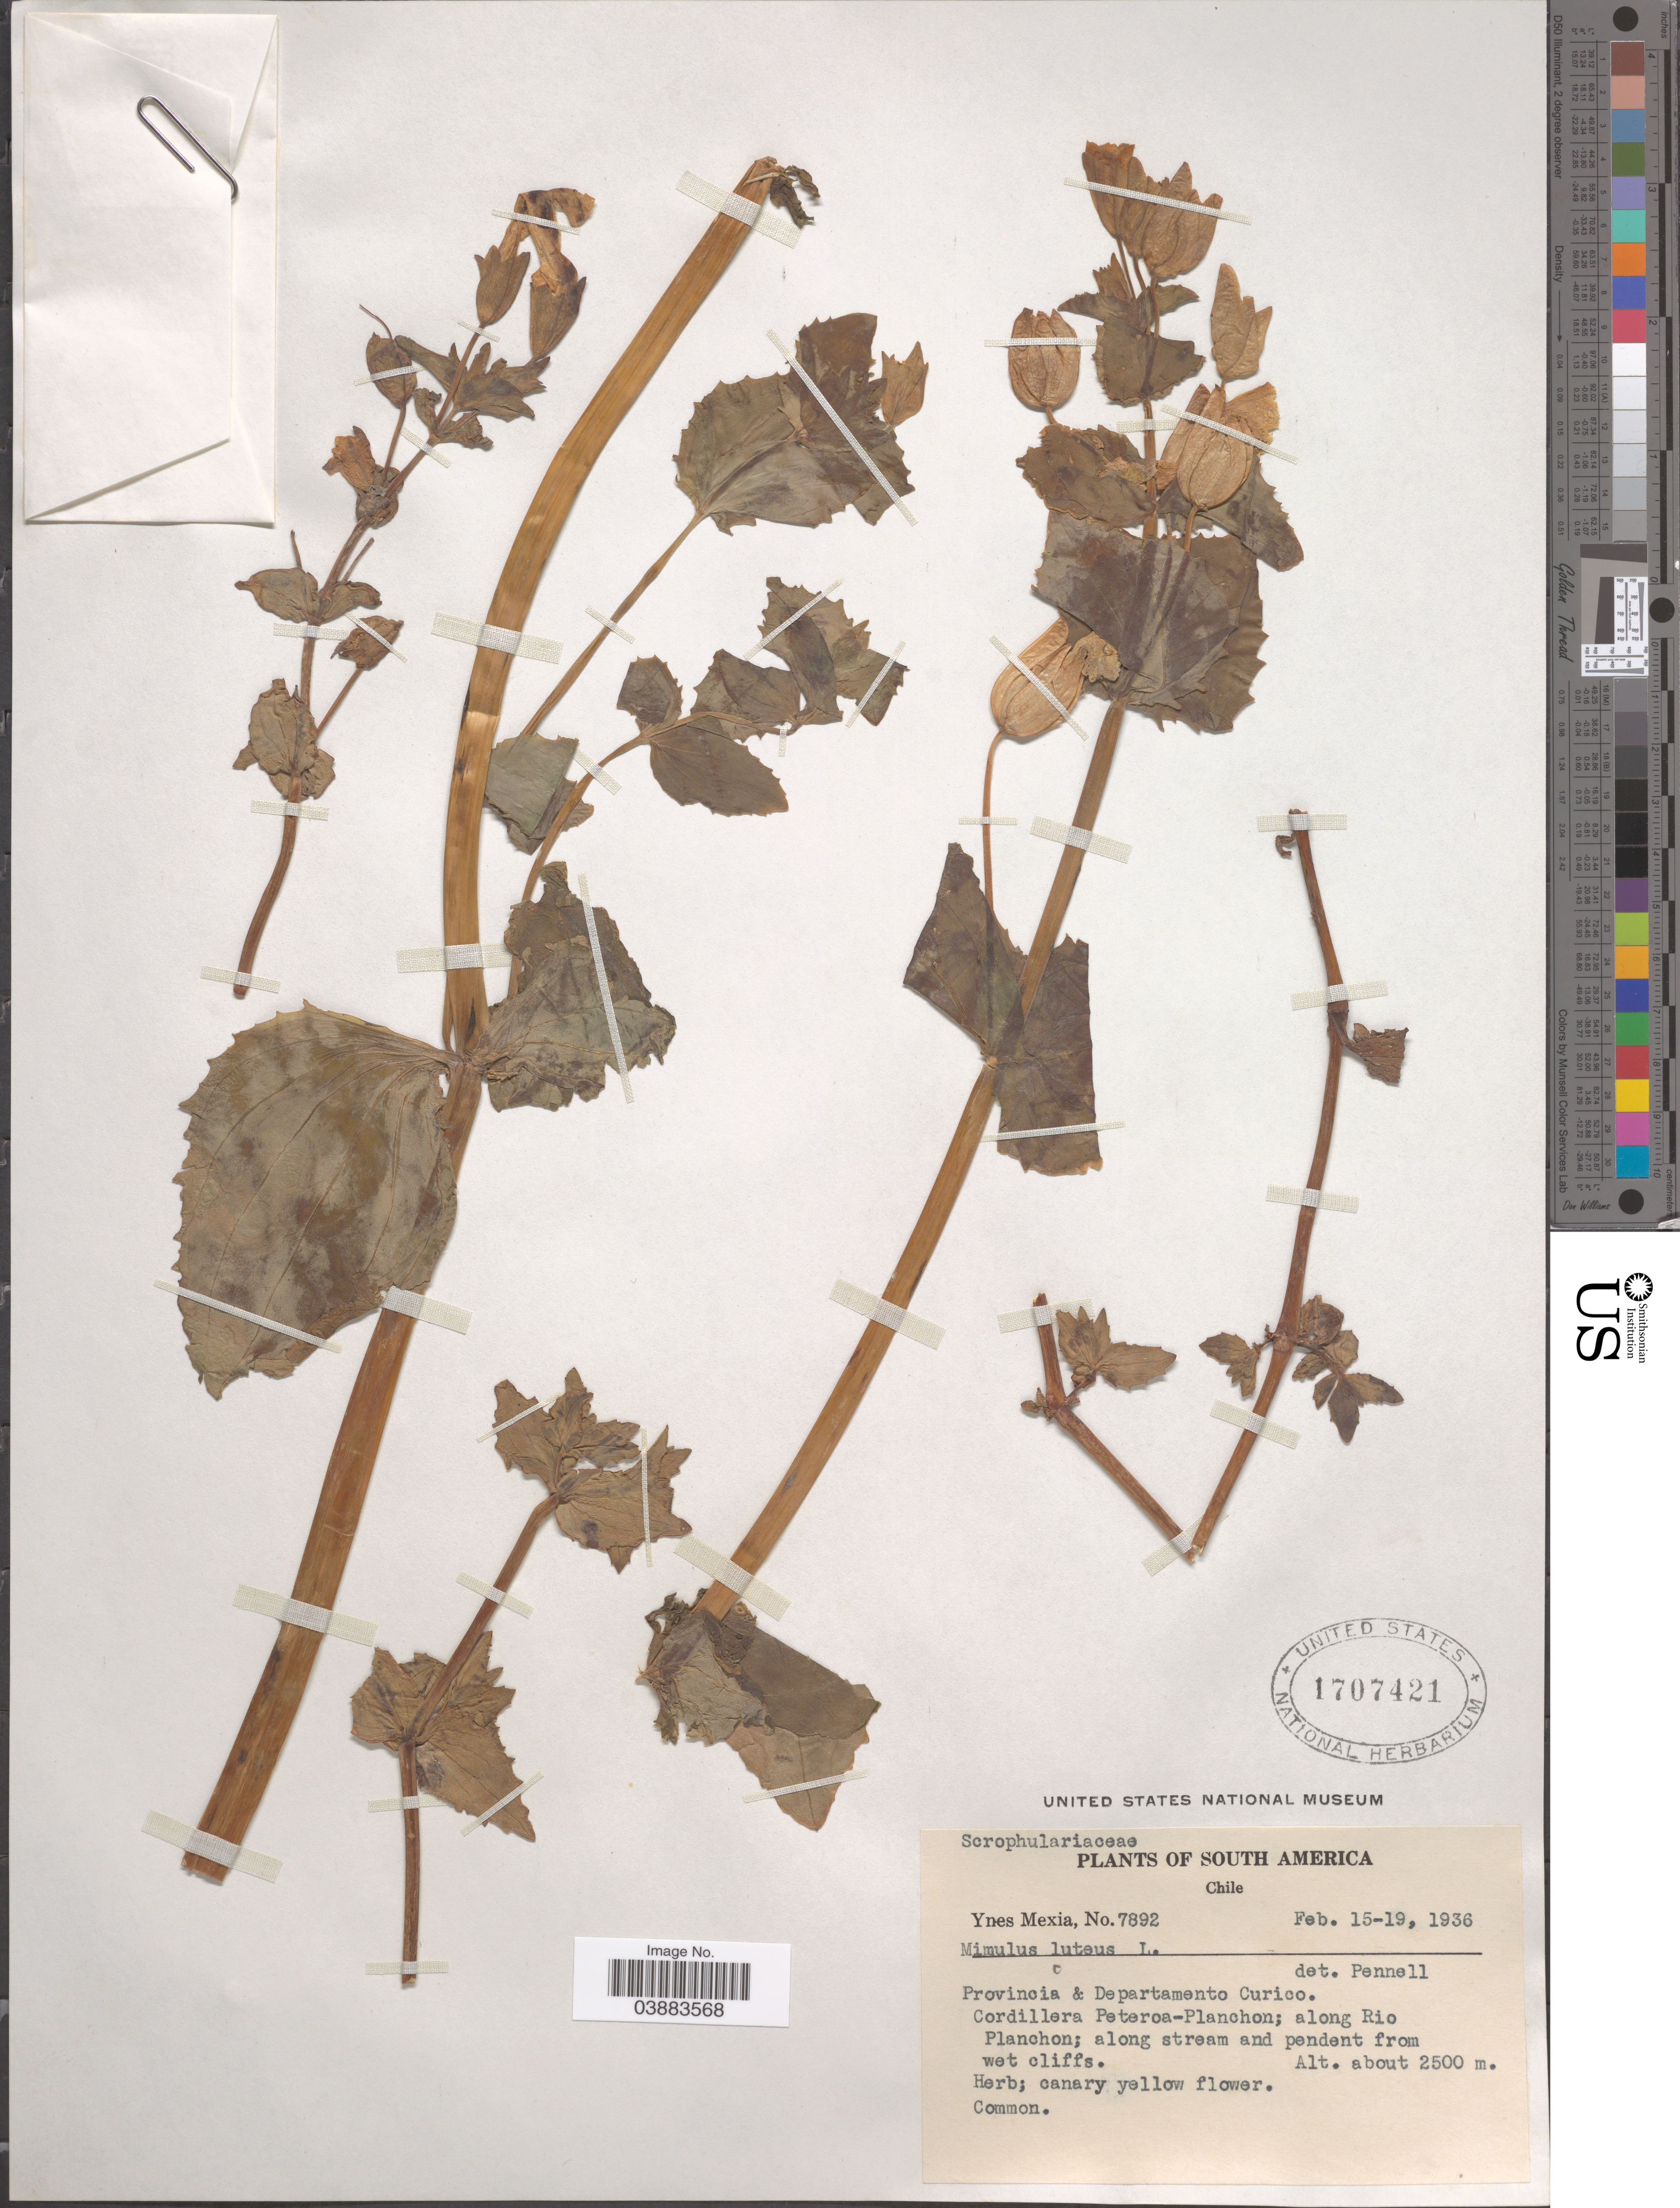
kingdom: Plantae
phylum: Tracheophyta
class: Magnoliopsida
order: Lamiales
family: Phrymaceae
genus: Mimulus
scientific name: Mimulus luteus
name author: L.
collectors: Y. Mexia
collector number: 7892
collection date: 1936-02-15/1936-02-19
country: Chile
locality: Provincia & Departamento Curico. Cordillera Peteroa-Planchon; along Rio Planchon.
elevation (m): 2500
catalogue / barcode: US 1707421